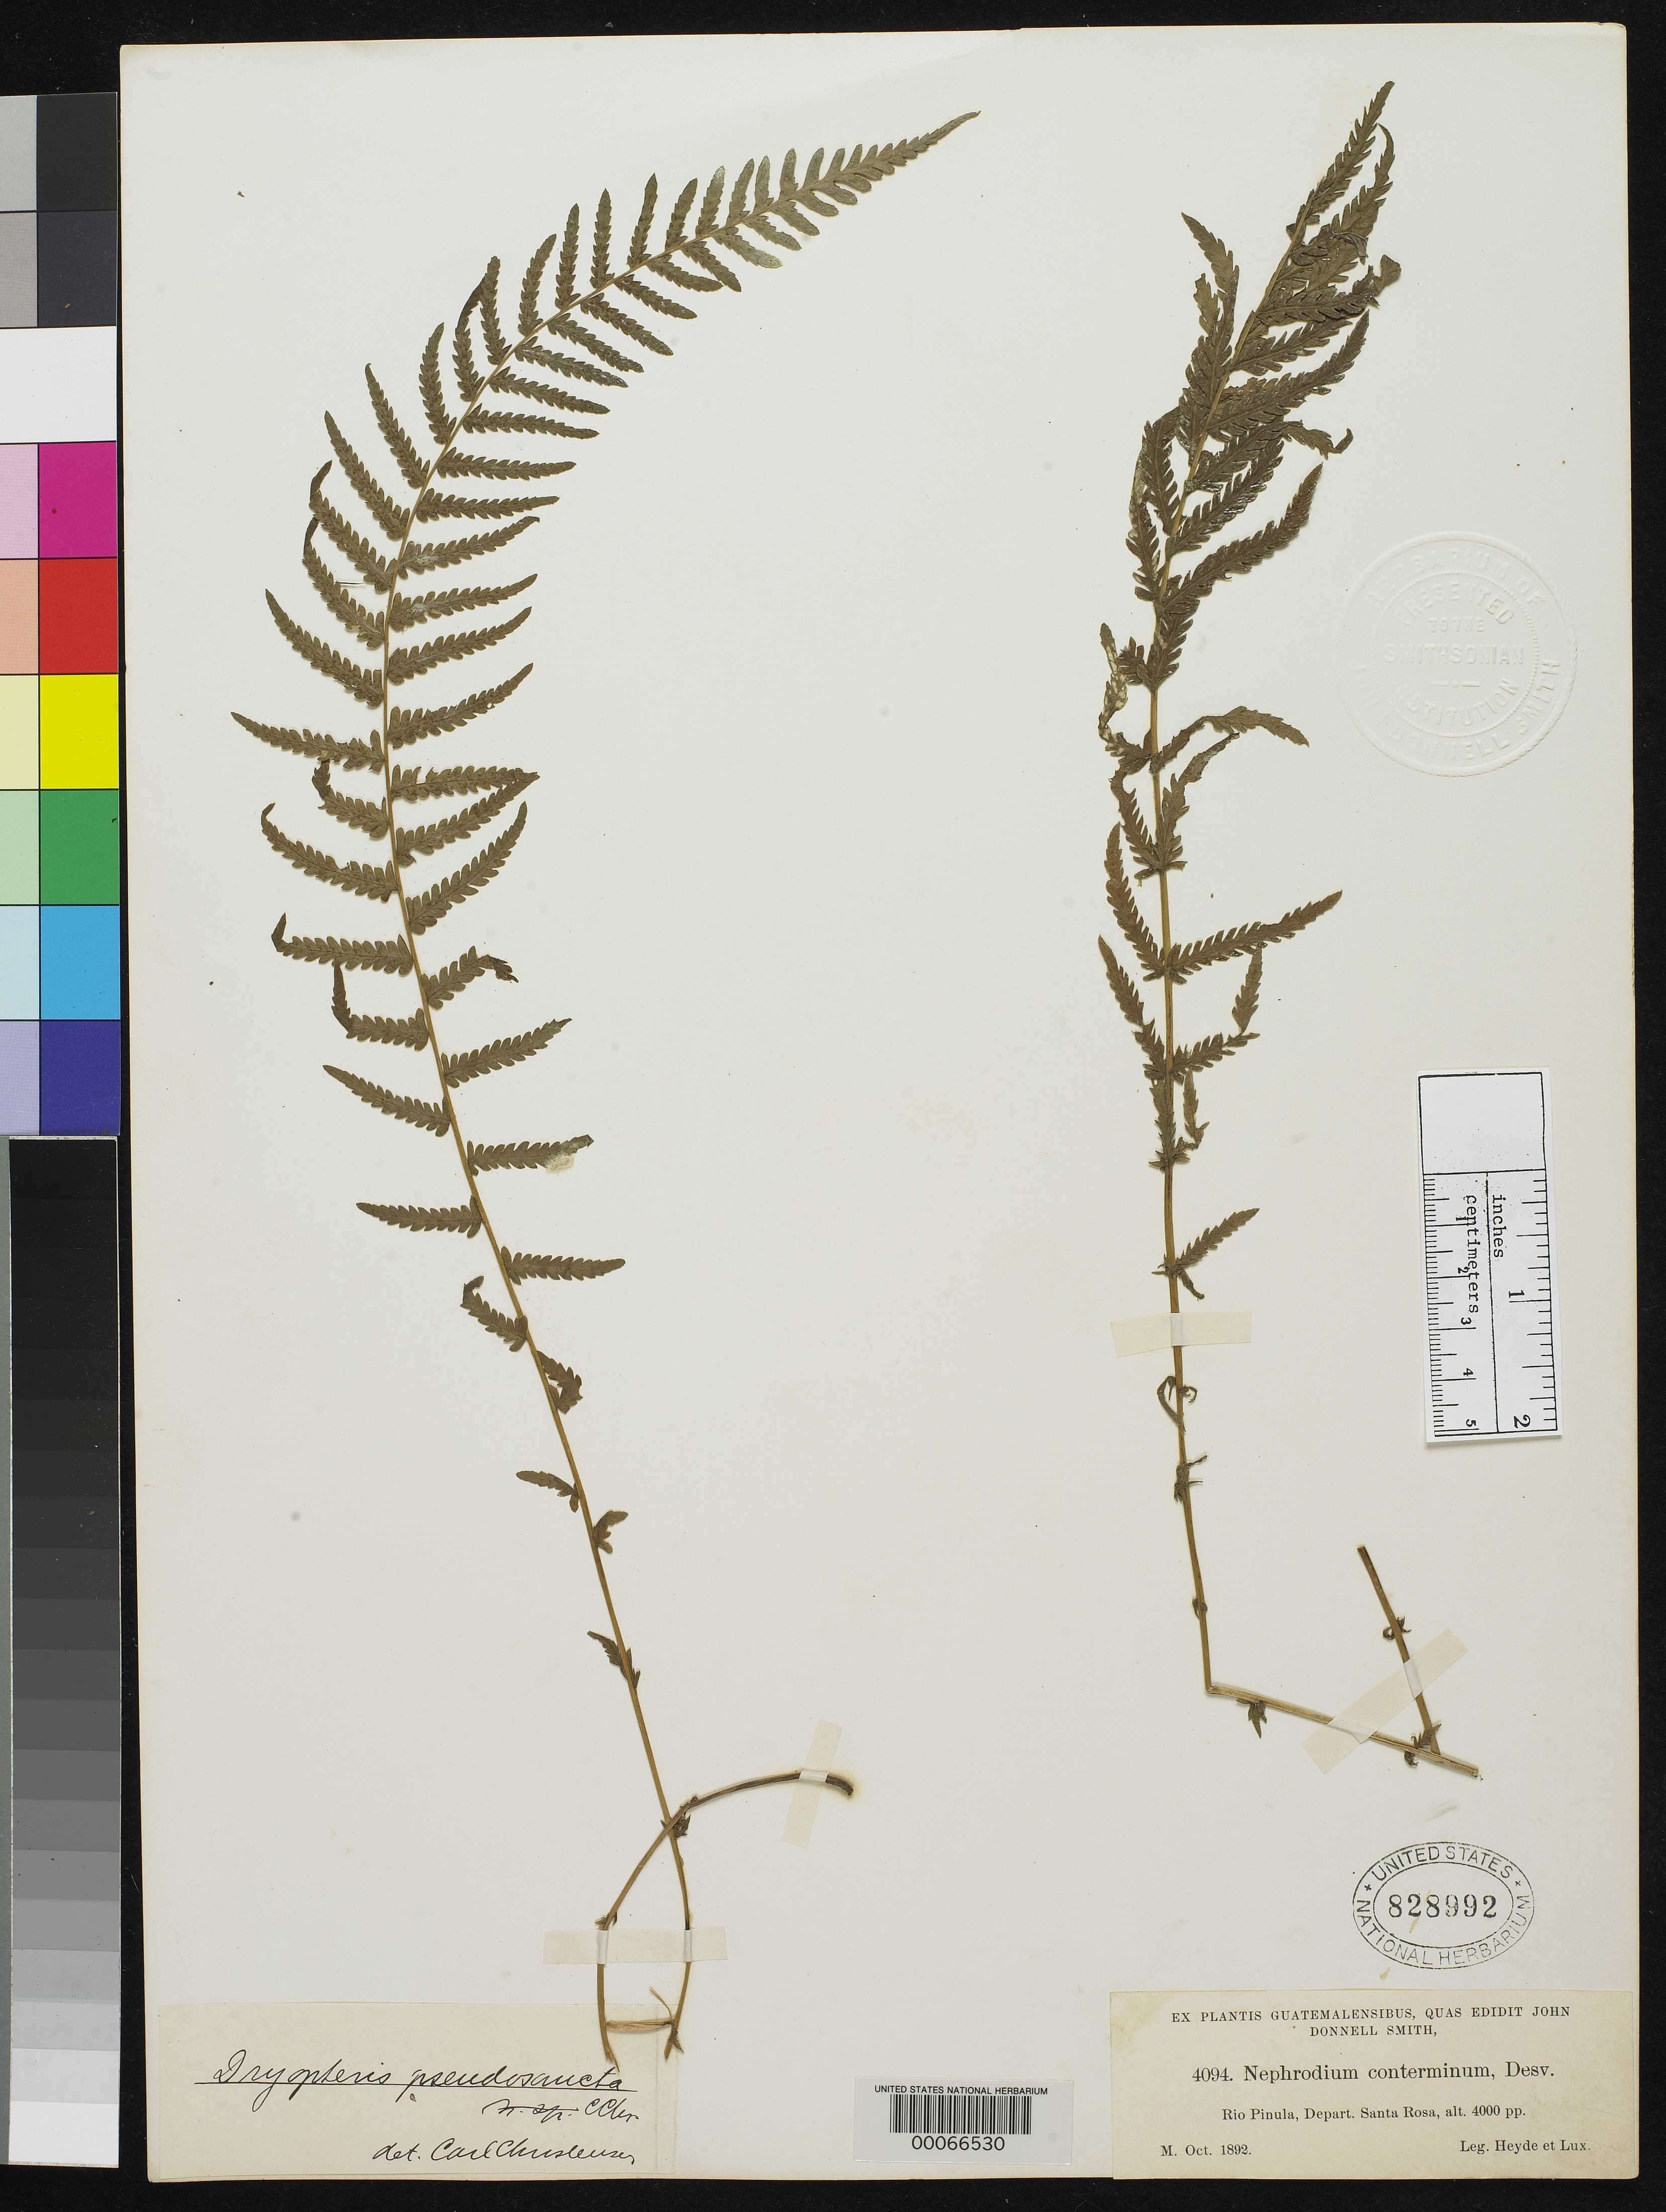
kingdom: Plantae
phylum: Tracheophyta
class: Polypodiopsida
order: Polypodiales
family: Dryopteridaceae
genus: Dryopteris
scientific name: Dryopteris pseudosancta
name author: C. Chr.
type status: Type Material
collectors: E. T. Heyde & E. Lux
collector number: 4094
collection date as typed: Oct 1892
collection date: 1892-10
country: Guatemala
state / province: Santa Rosa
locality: Rio Pinula.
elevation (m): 1219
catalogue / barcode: US 828992